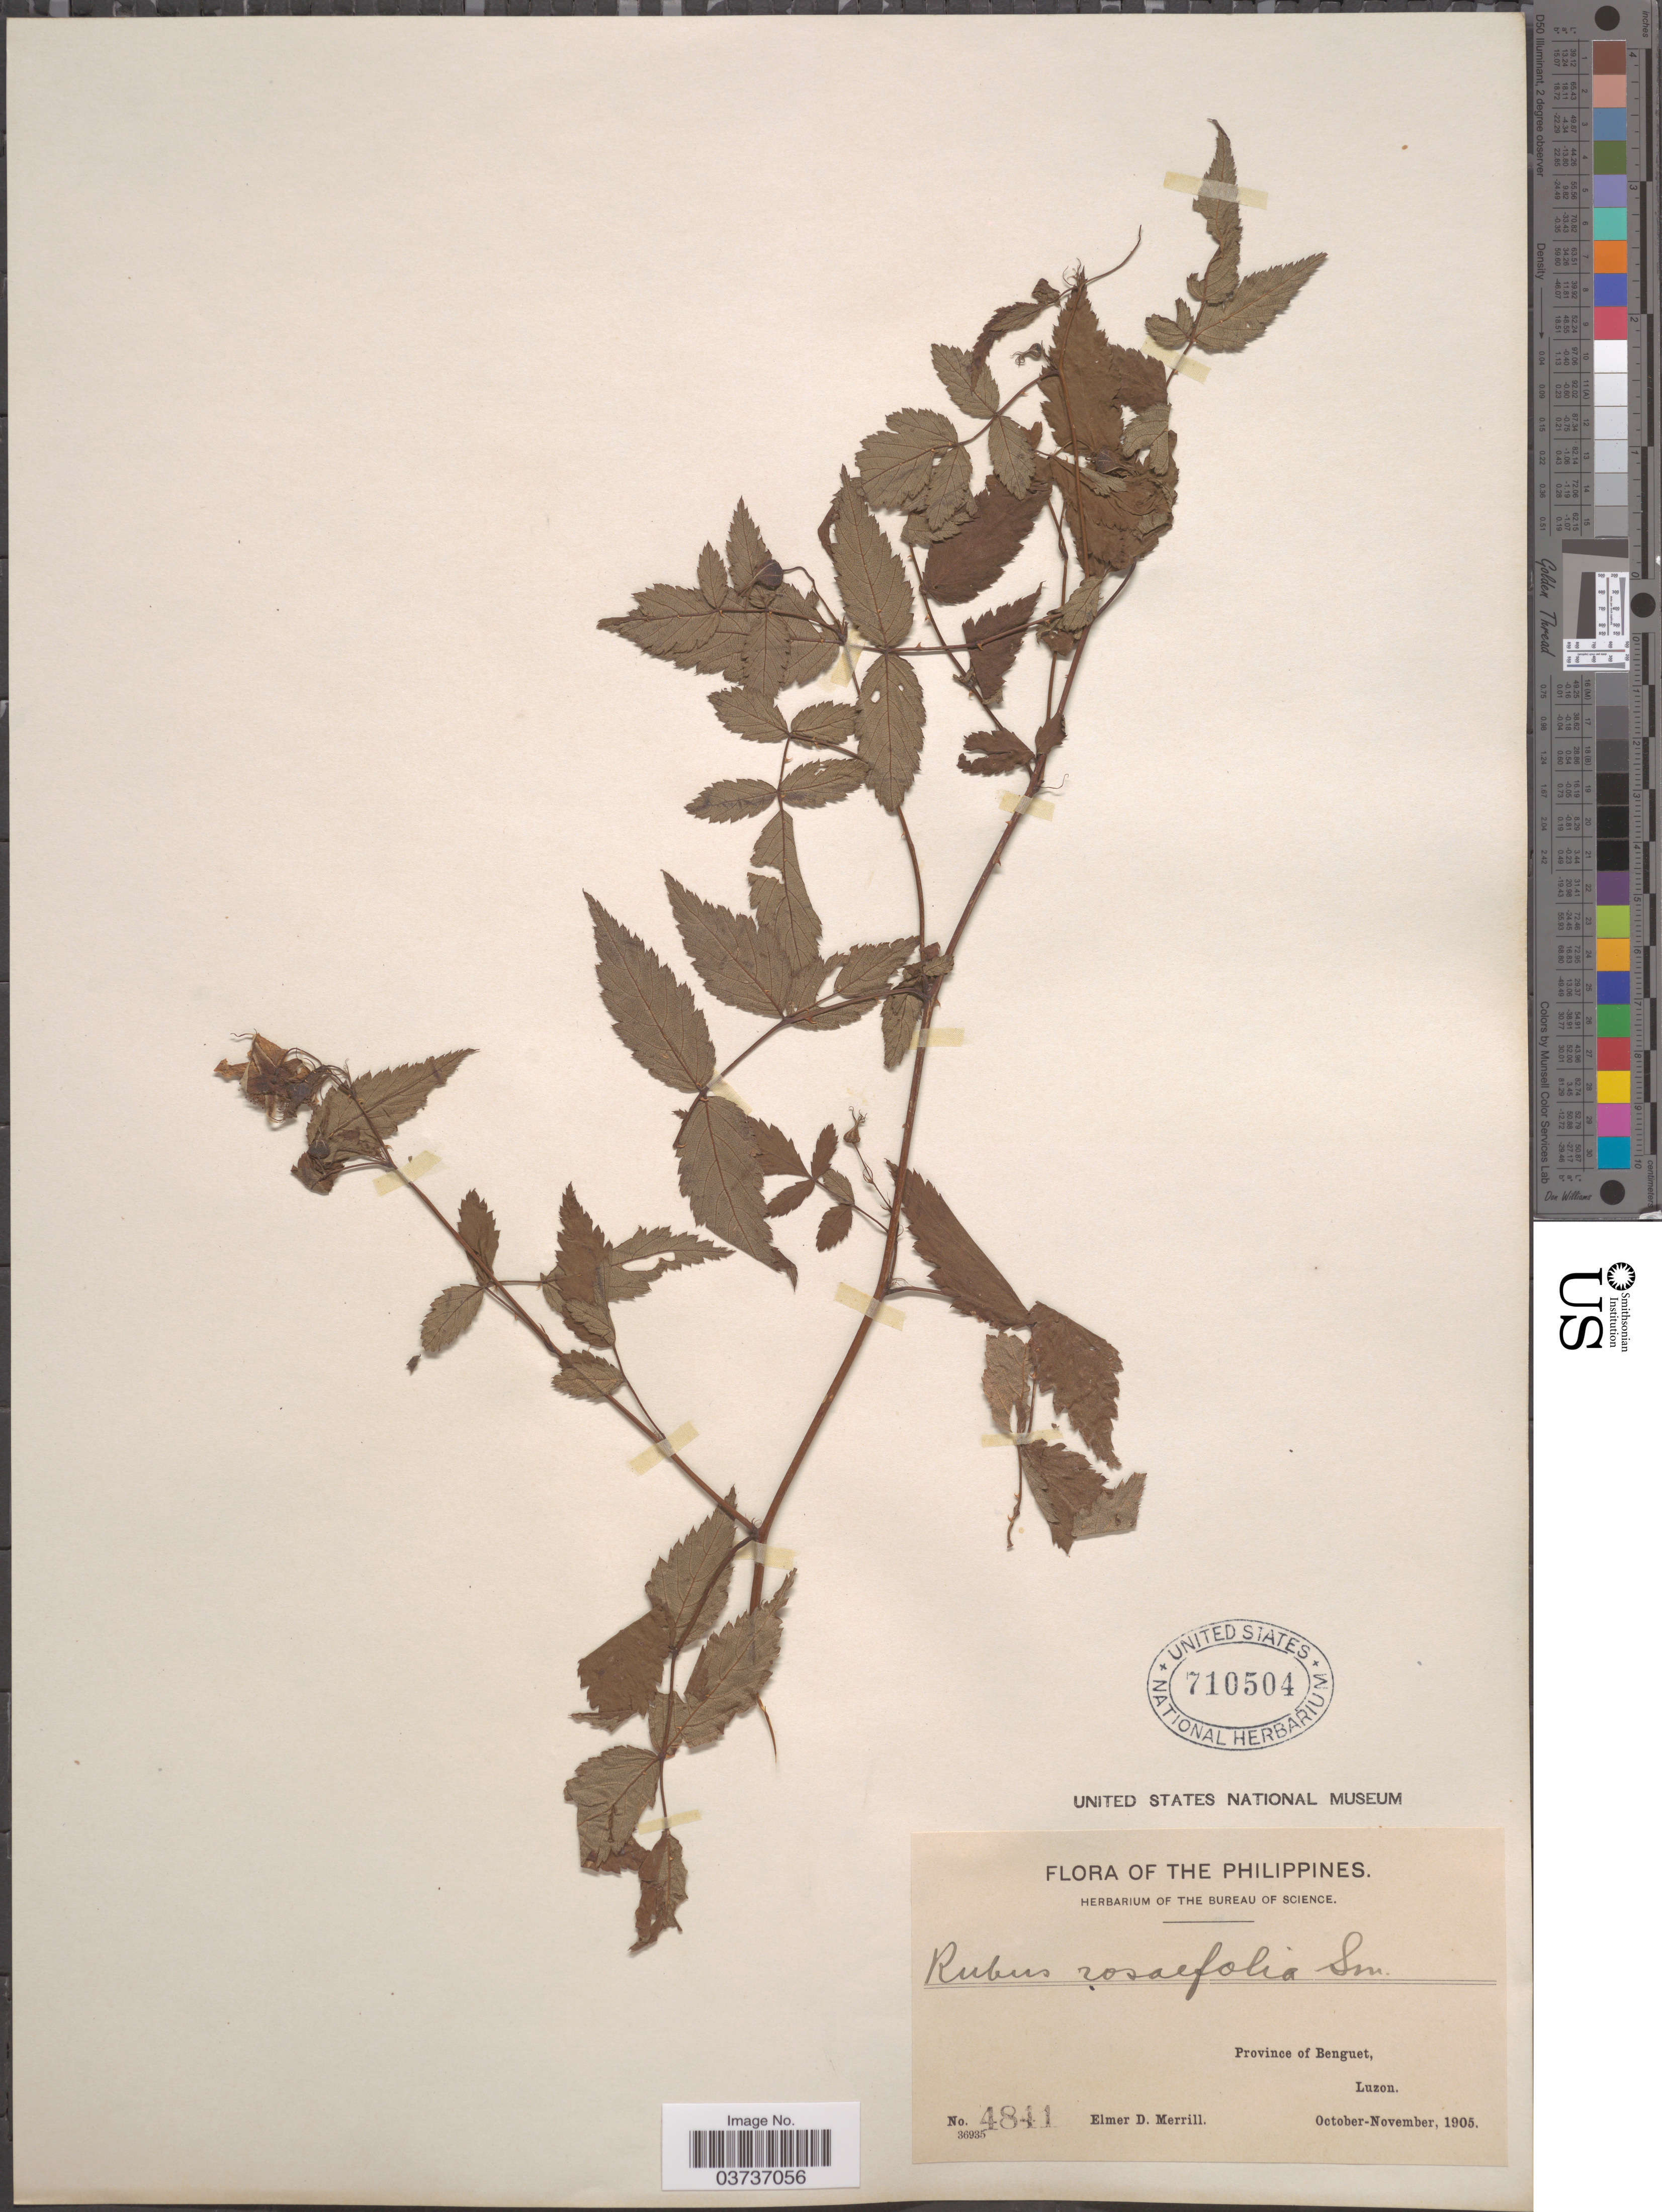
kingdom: Plantae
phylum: Tracheophyta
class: Magnoliopsida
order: Rosales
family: Rosaceae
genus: Rubus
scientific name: Rubus rosaefolius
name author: Sm.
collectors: E. D. Merrill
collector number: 4841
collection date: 1905-10/1905-11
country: Philippines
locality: Province of Benguet, Luzon.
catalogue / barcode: US 710504